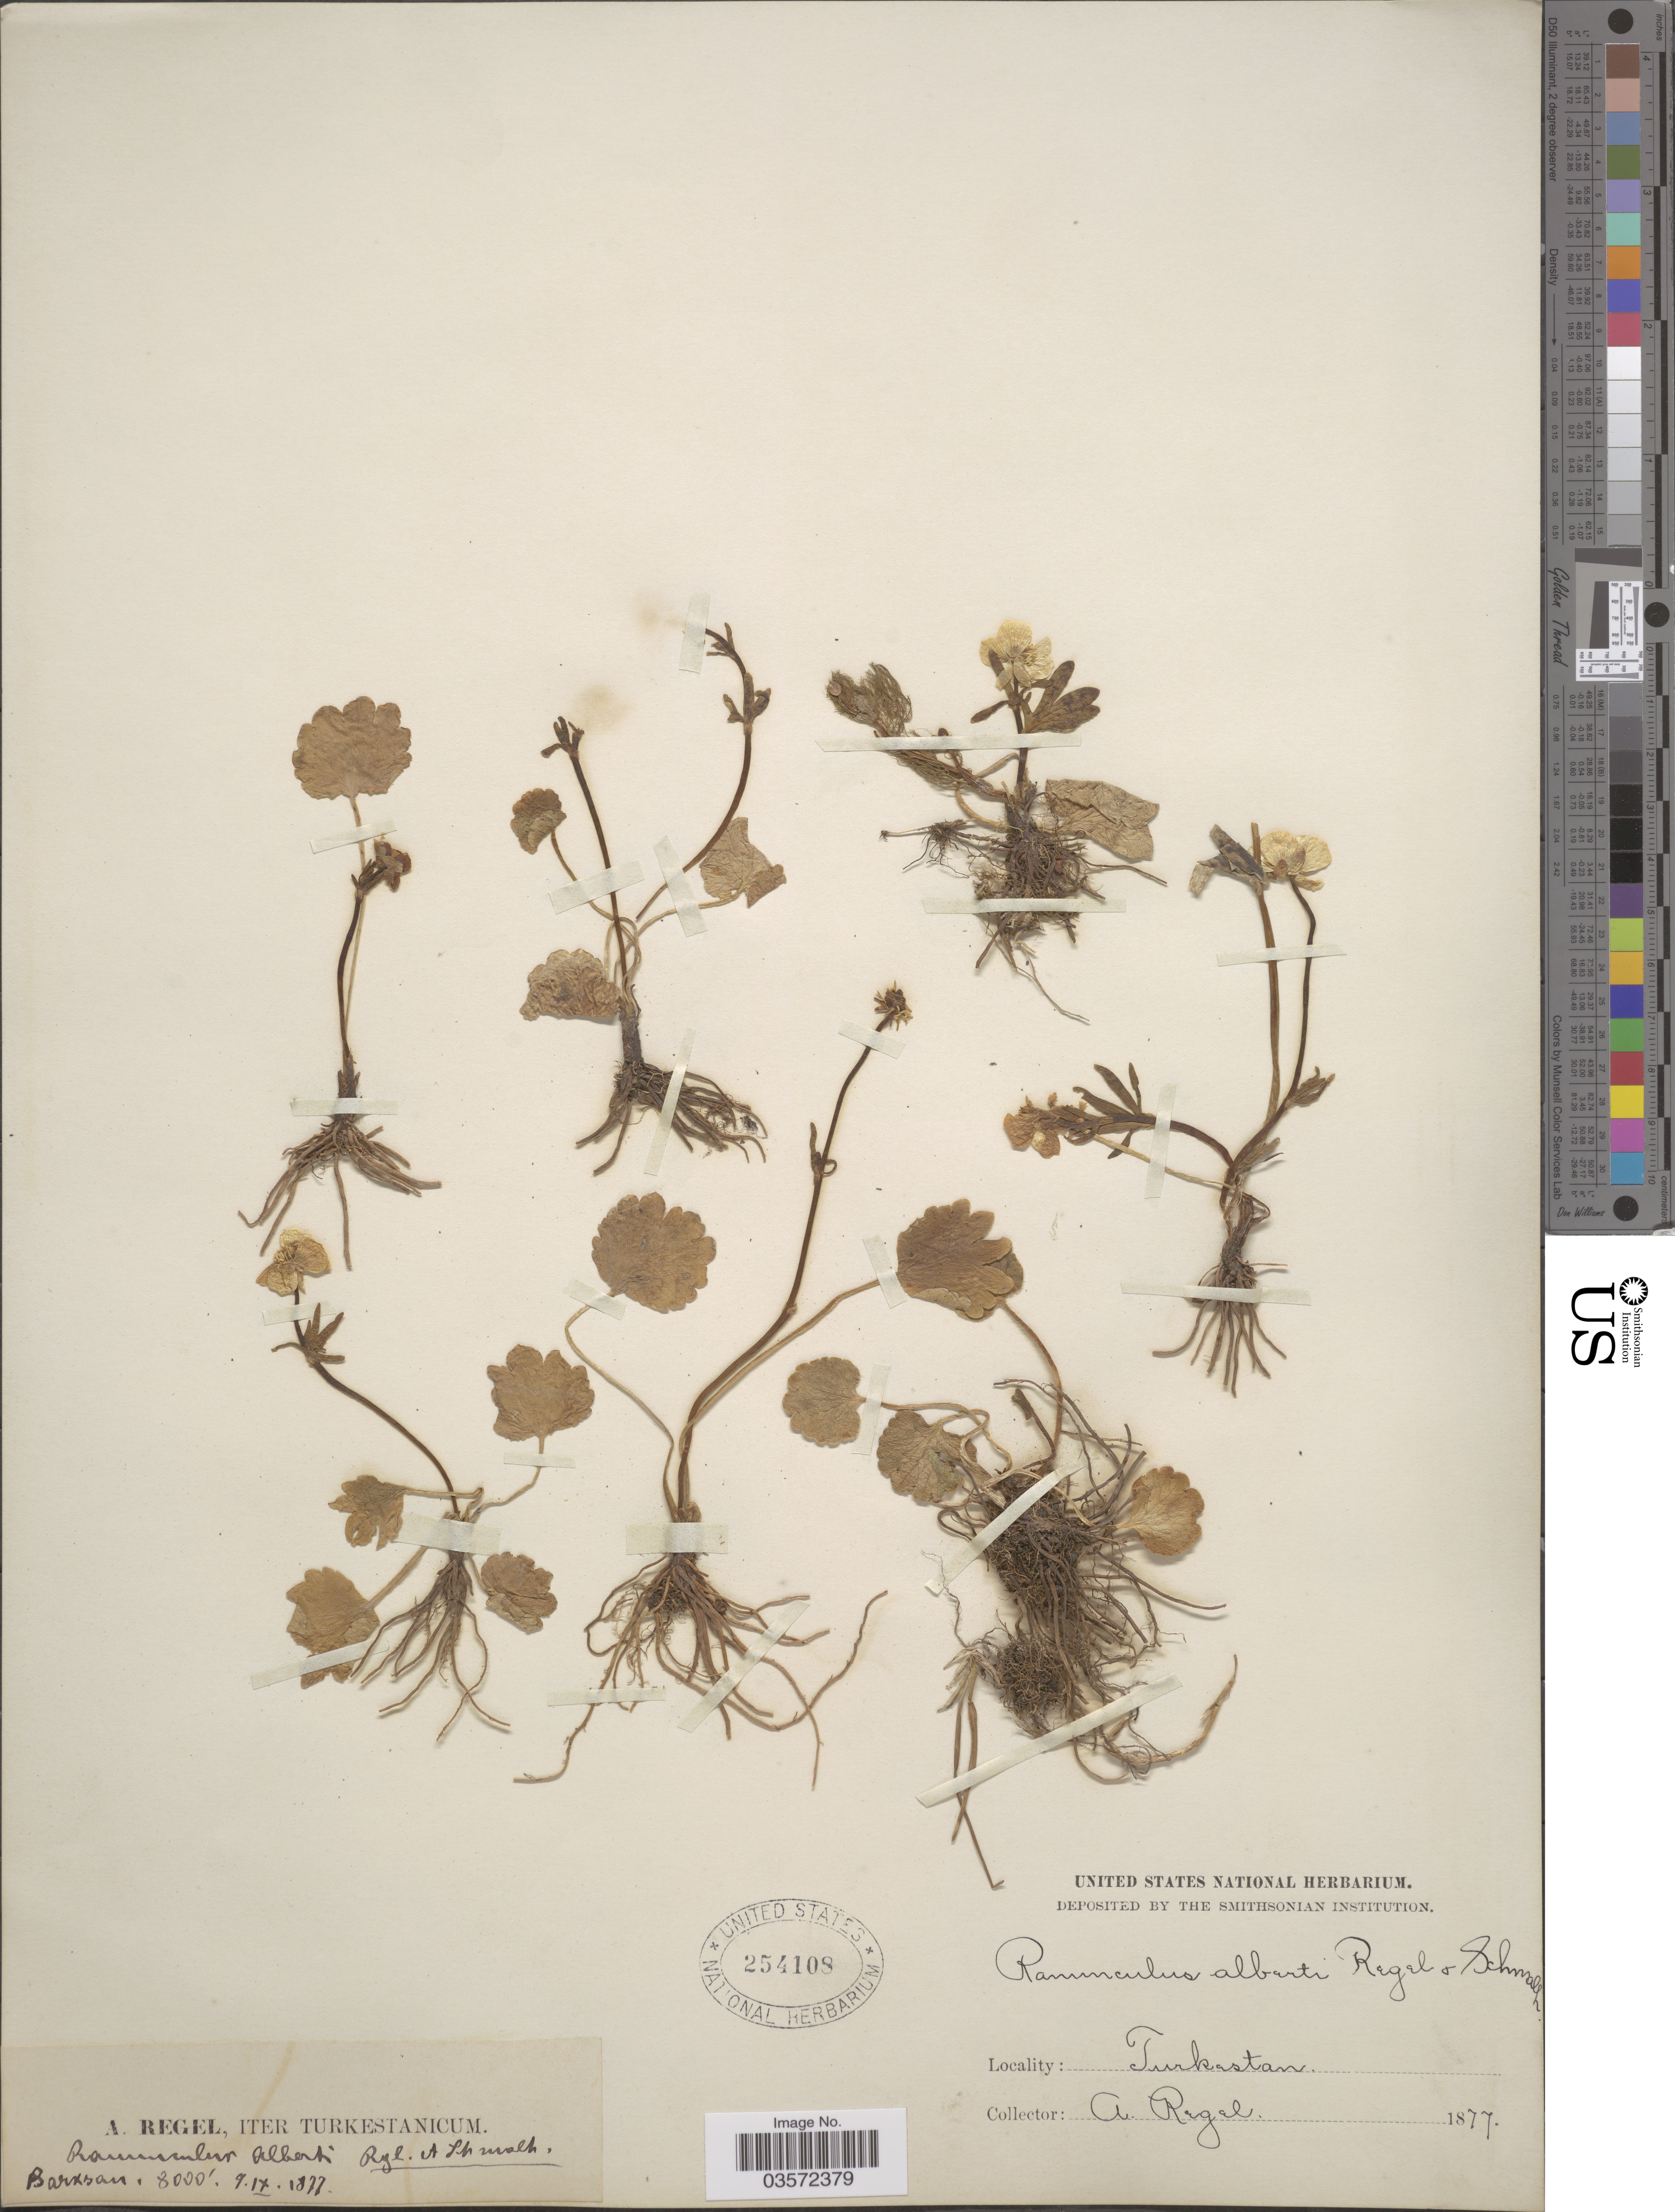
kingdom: Plantae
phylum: Tracheophyta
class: Magnoliopsida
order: Ranunculales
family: Ranunculaceae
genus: Ranunculus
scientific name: Ranunculus alberti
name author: Regel & Schmalh.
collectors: A. Regel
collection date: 1877-09-07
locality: Turkestan. Barksan [interpreted].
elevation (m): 2438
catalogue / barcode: US 254108